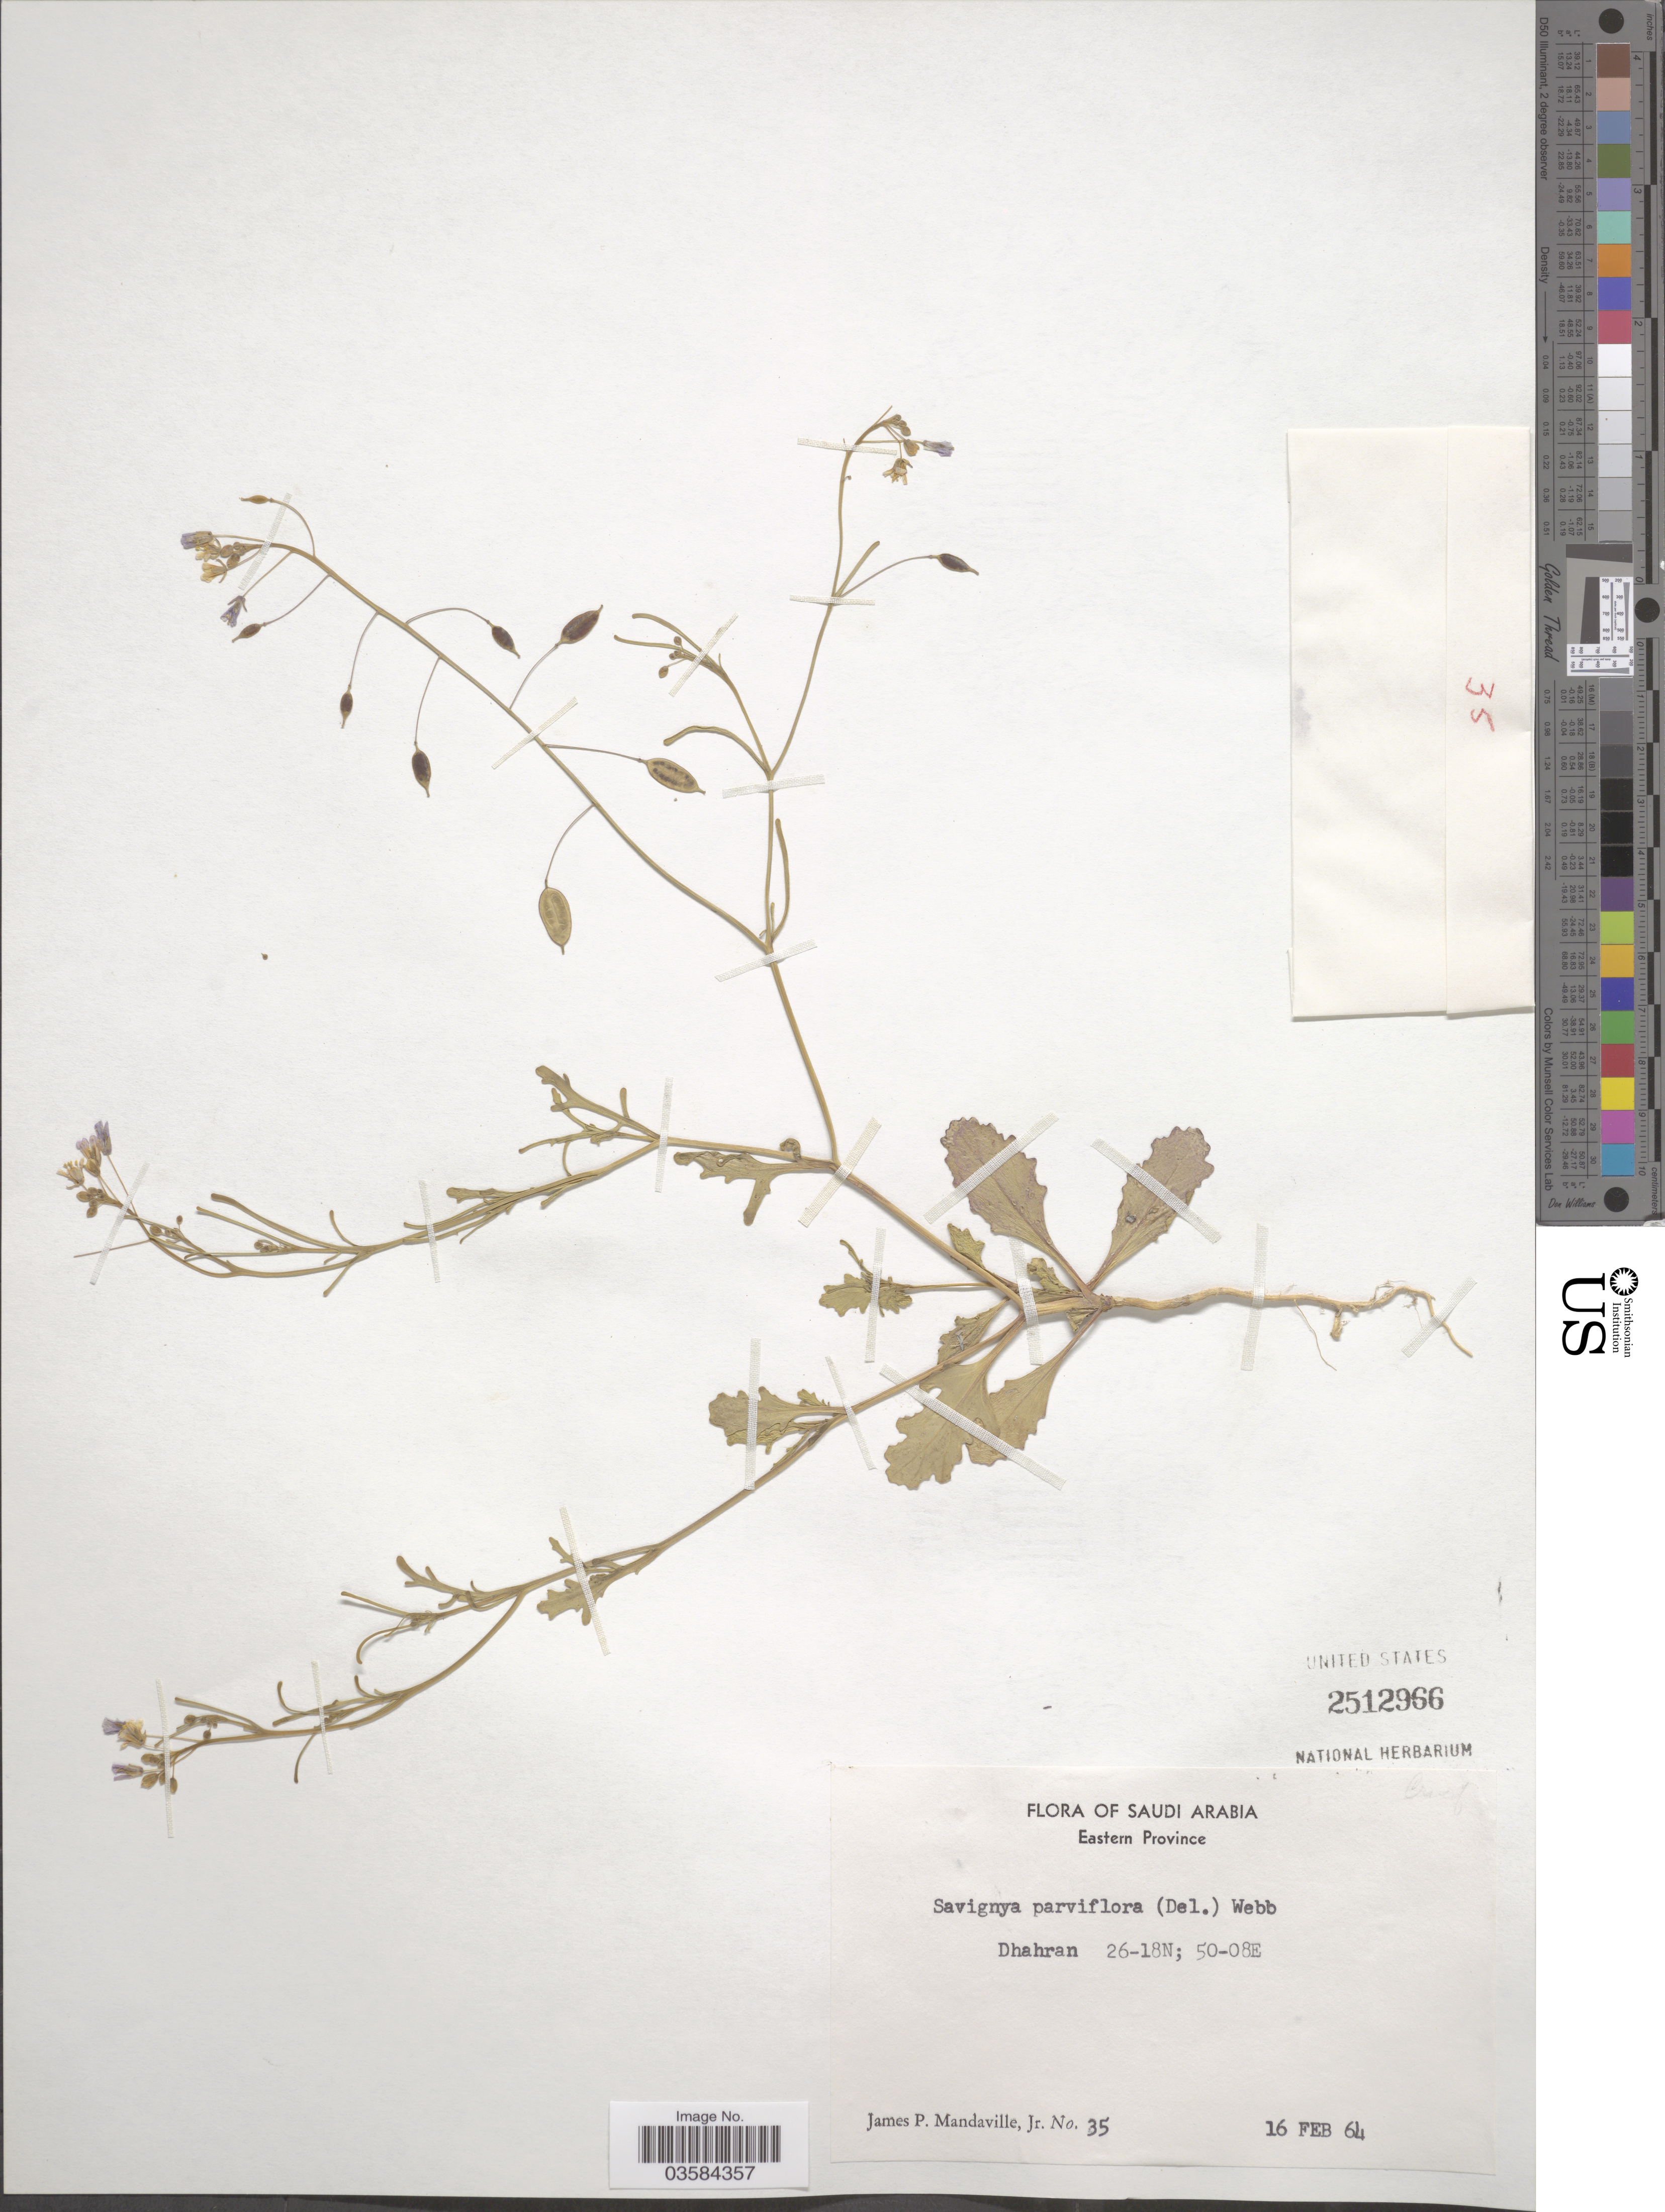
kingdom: Plantae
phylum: Tracheophyta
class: Magnoliopsida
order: Brassicales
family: Brassicaceae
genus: Savignya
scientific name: Savignya parviflora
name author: (Delile) Webb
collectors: J. Mandaville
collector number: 35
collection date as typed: Transcribed d/m/y: 16/2/64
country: Saudi Arabia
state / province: Ash Sharqiyah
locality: Eastern Province. Dhahran.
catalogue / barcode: US 2512966